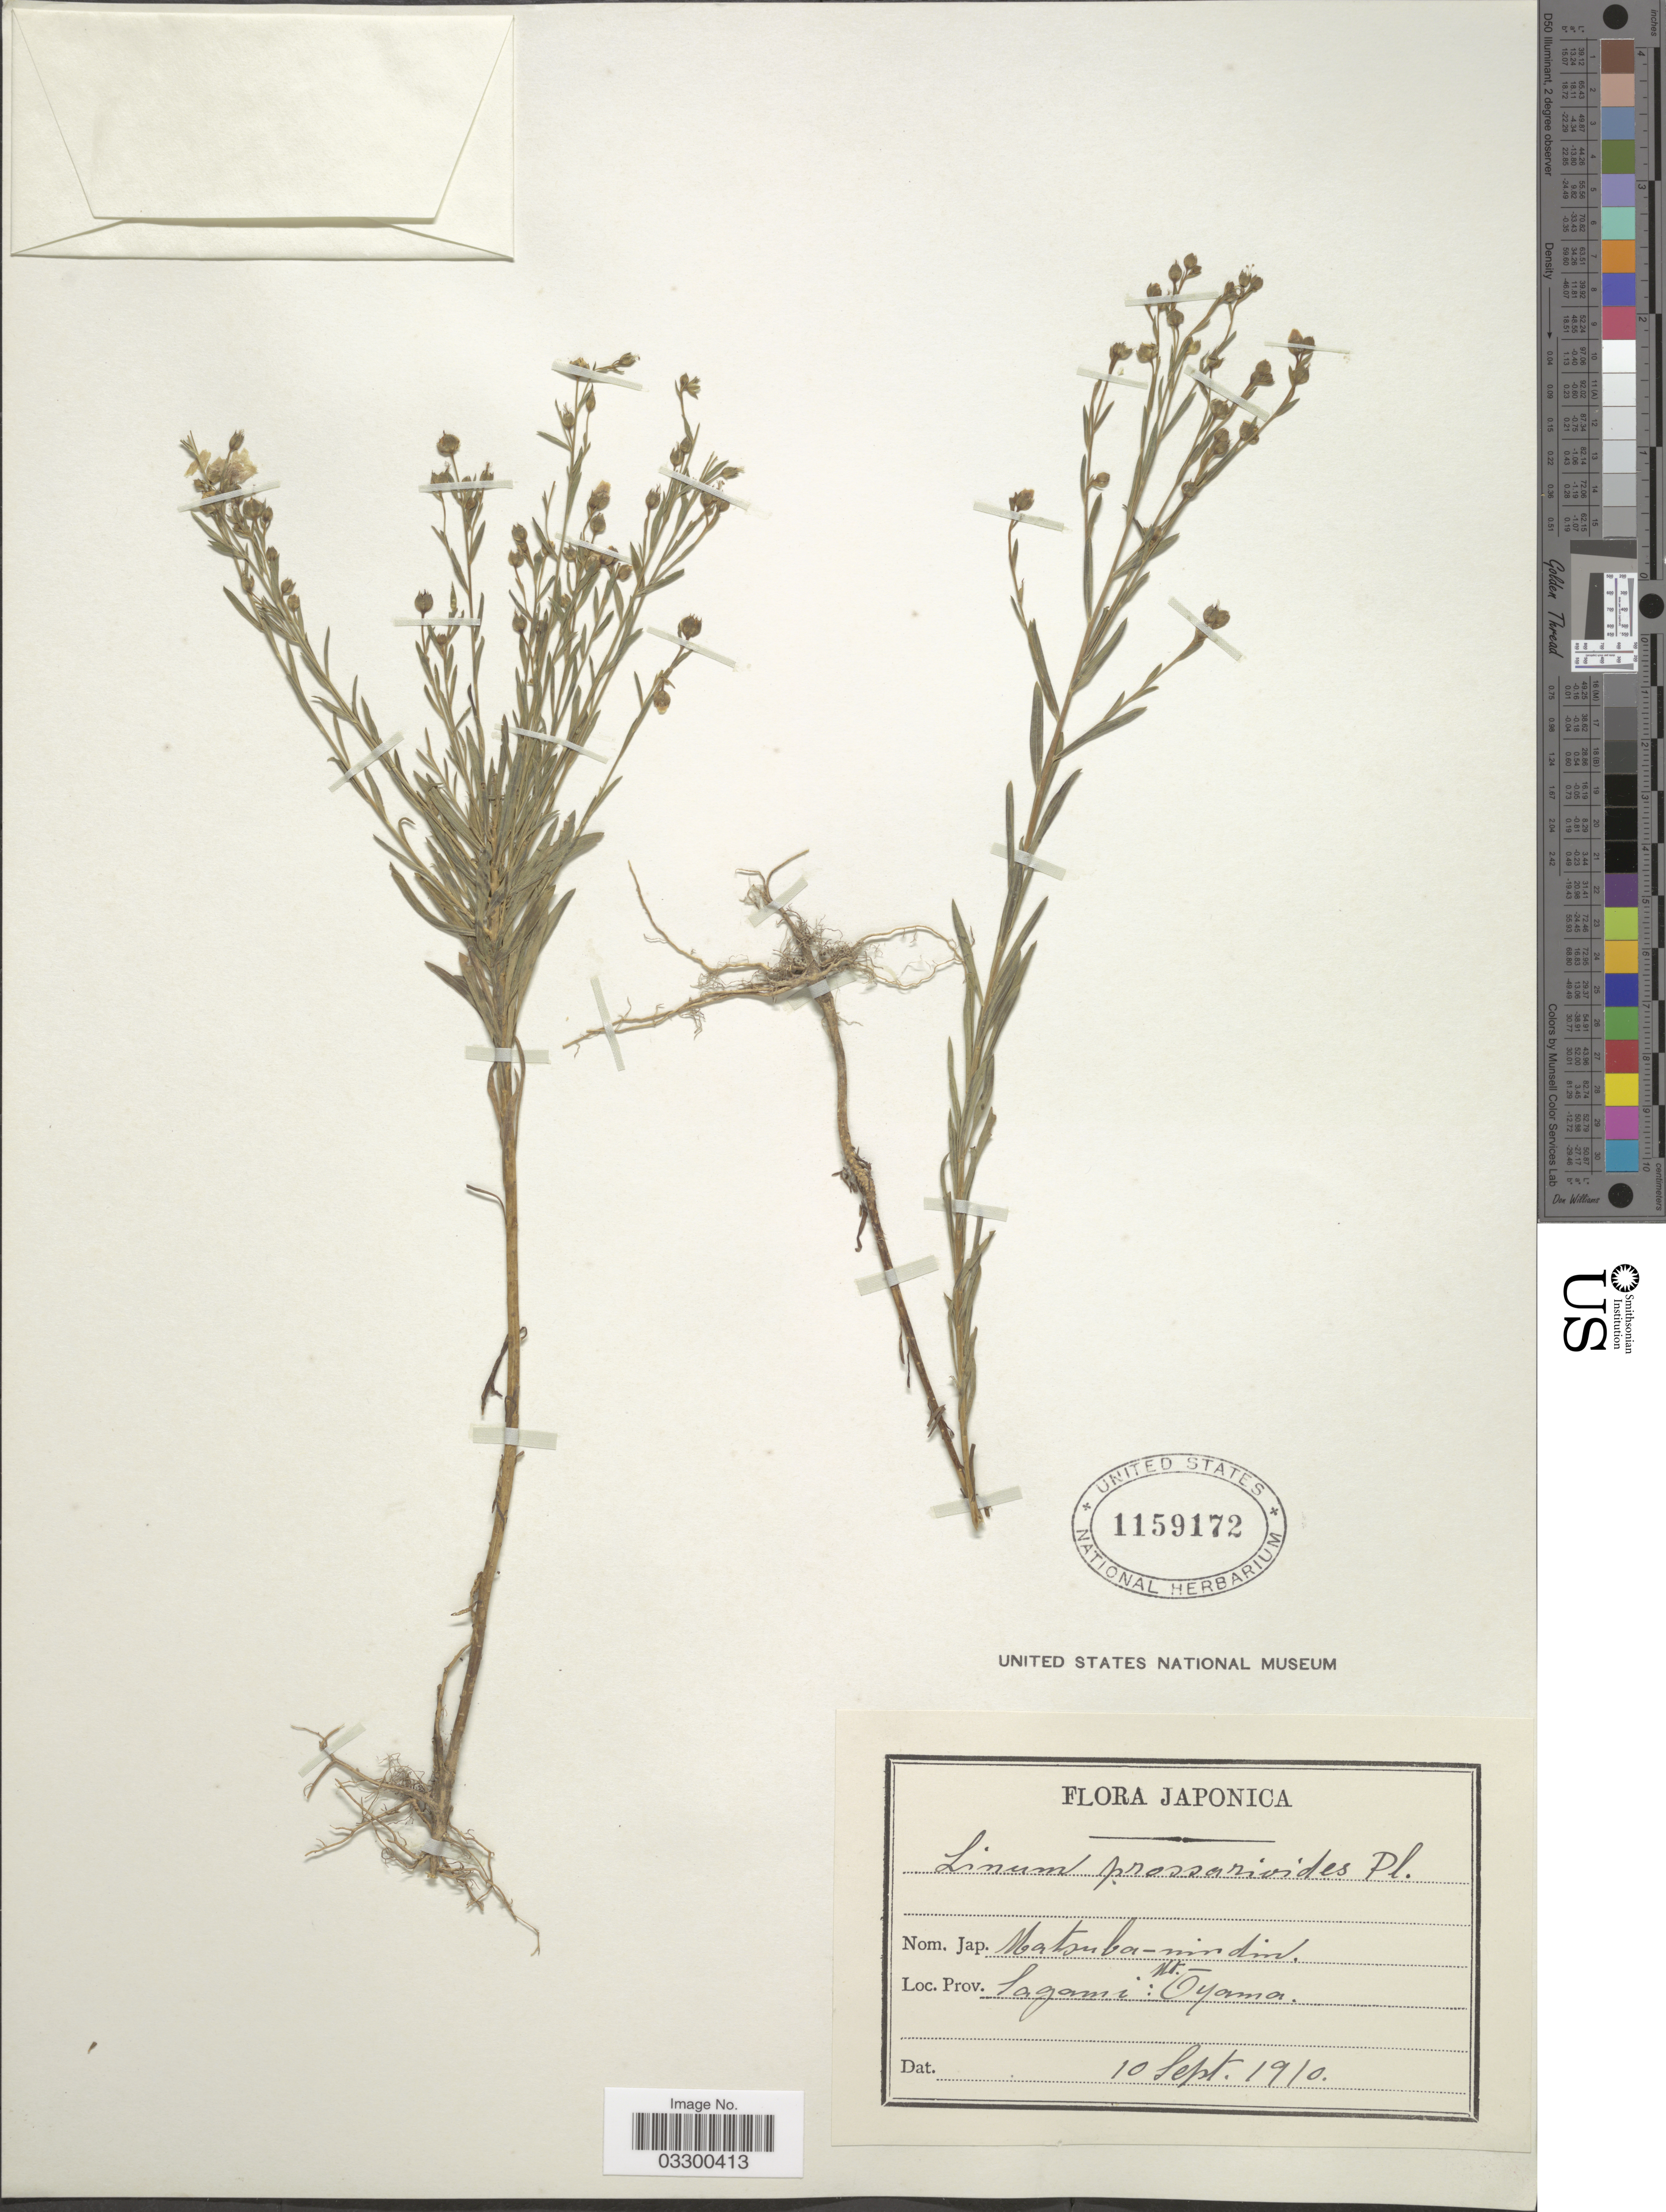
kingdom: Plantae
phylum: Tracheophyta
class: Magnoliopsida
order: Malpighiales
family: Linaceae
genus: Linum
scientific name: Linum prossarioides Planch., ined.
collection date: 1910-09-10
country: Japan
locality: Sagami: Mt. Ōyama.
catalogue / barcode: US 1159172